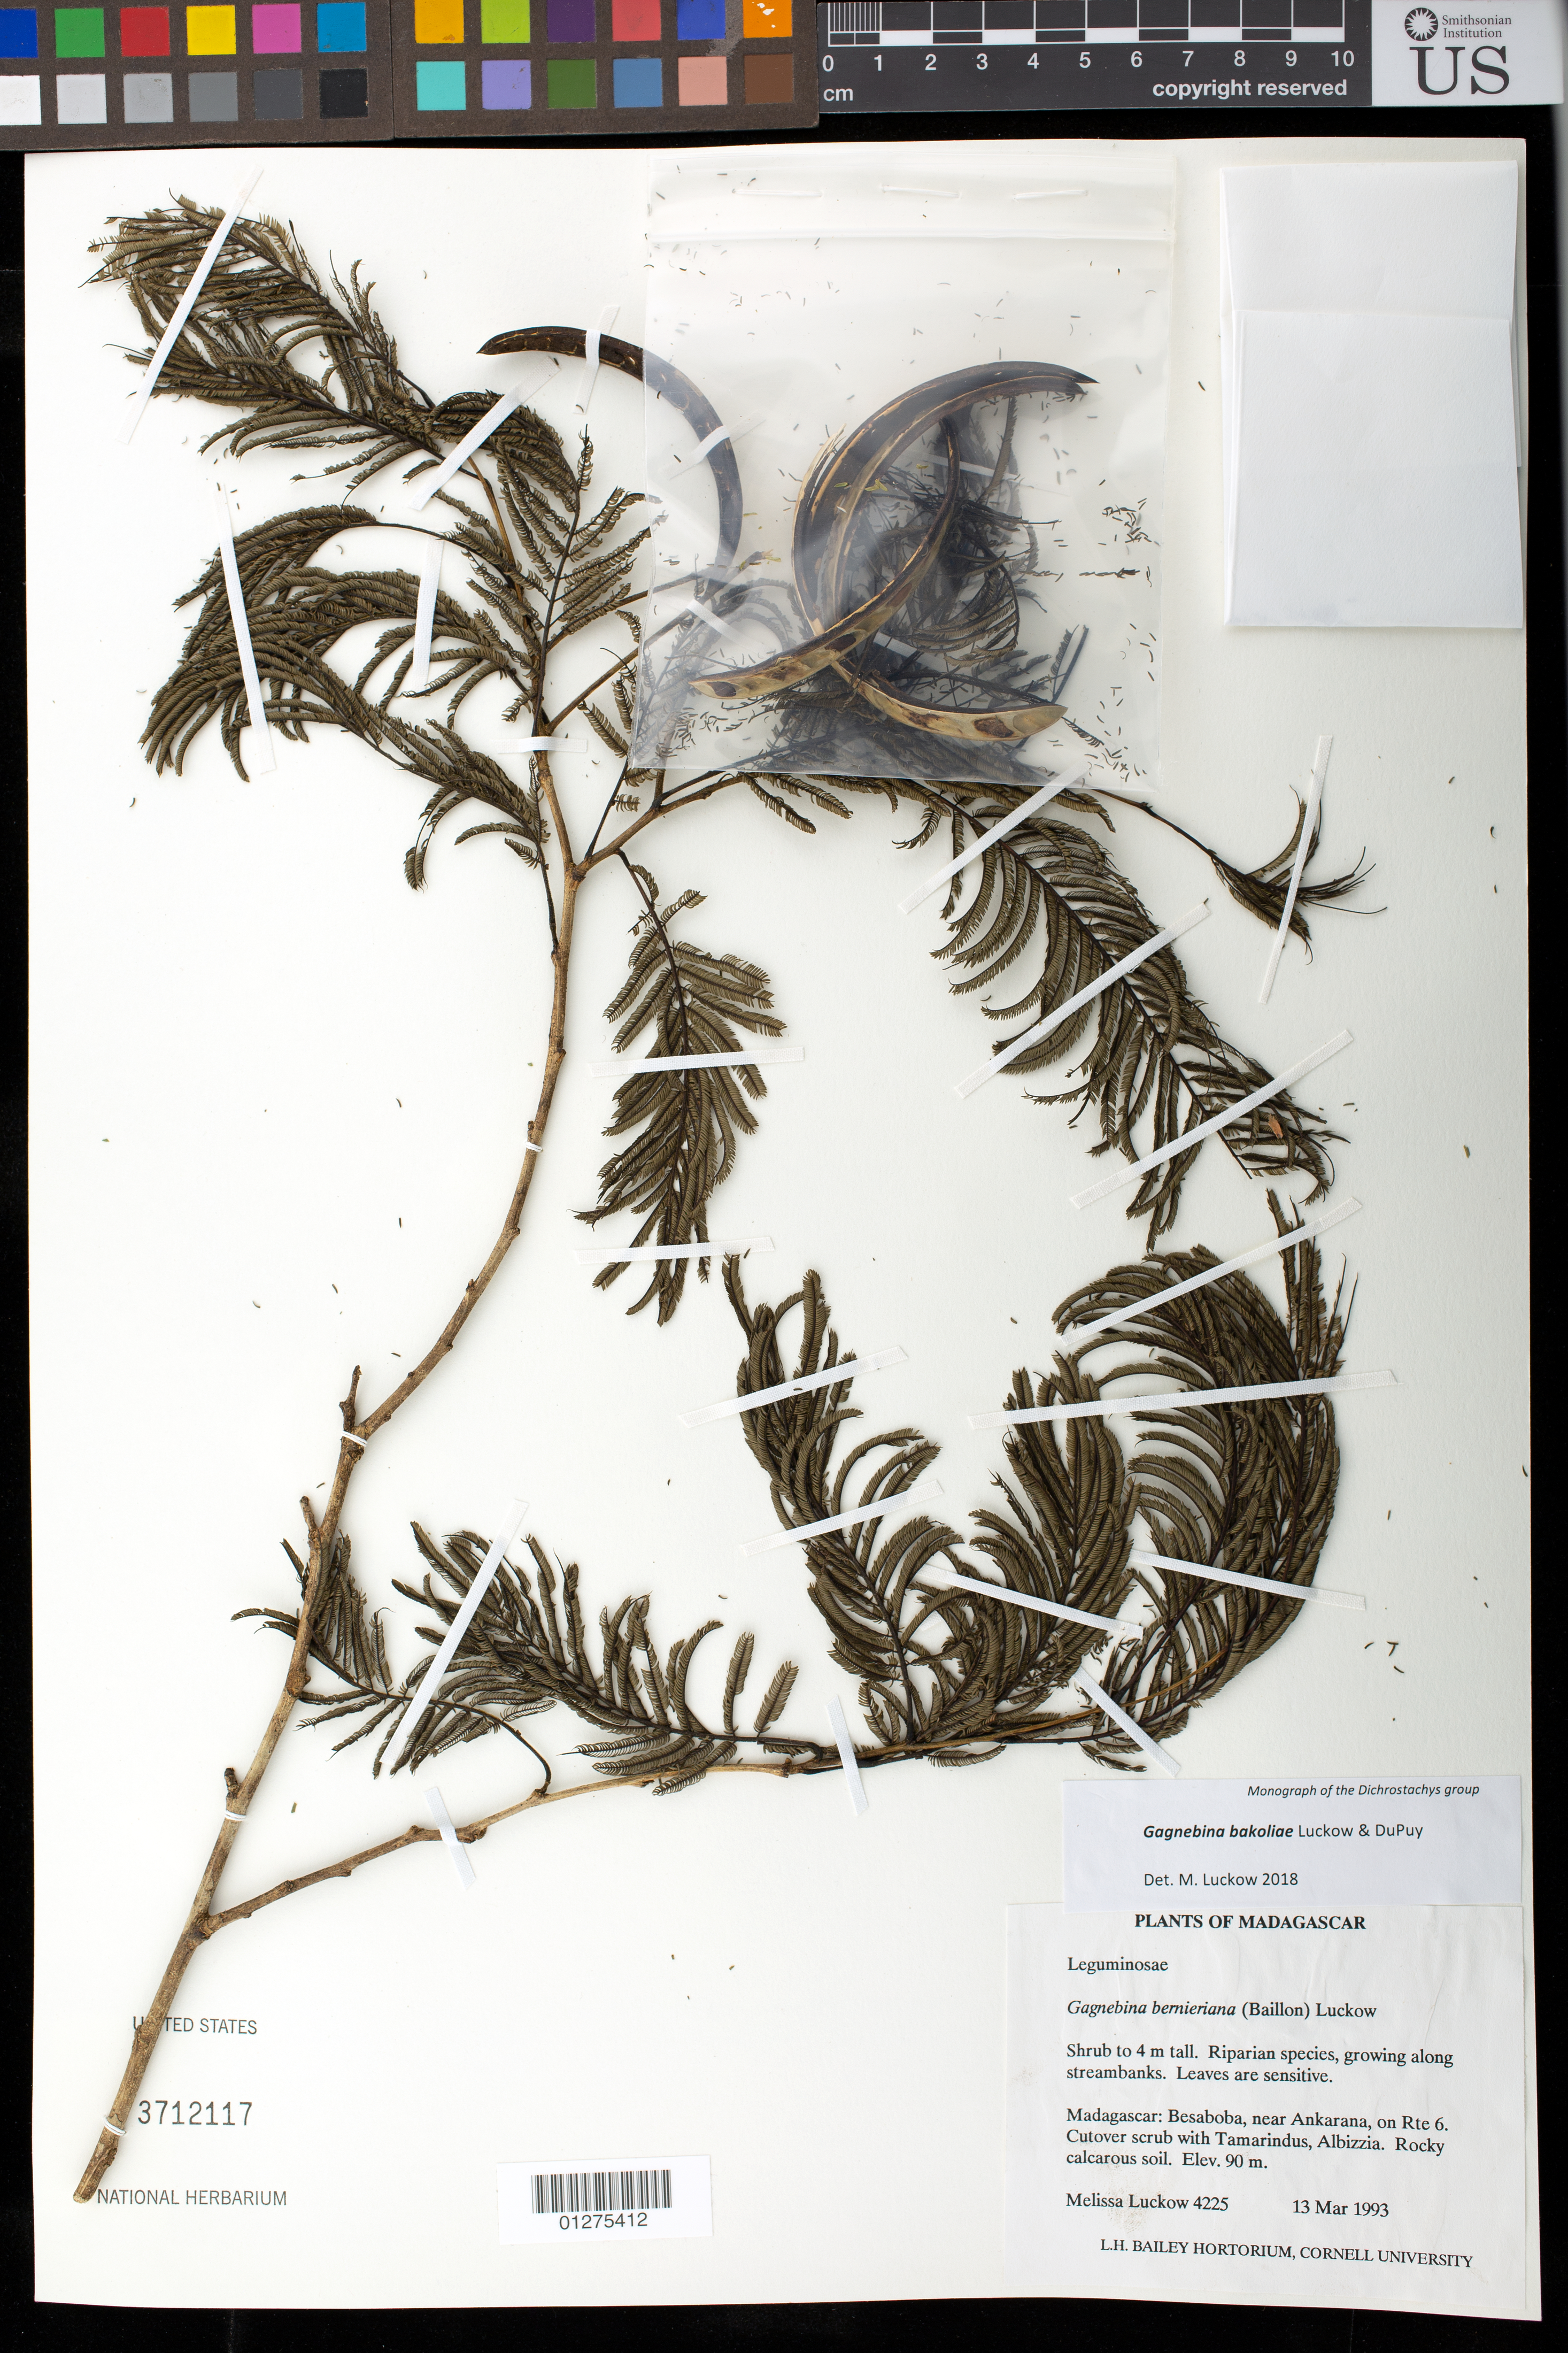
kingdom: Plantae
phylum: Tracheophyta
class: Magnoliopsida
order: Fabales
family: Fabaceae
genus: Gagnebina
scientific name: Gagnebina bakoliae Luckow & DuPuy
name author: Luckow & Du Puy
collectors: M. A. Luckow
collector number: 4225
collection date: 1993-03-13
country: Madagascar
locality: Besaboba, near Ankarana, on Rte 6. Cutover scrub with Tamarindus, Albizzia. Rocky Calcarous soil, Elev. 90 m.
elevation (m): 90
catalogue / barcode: US 3712117